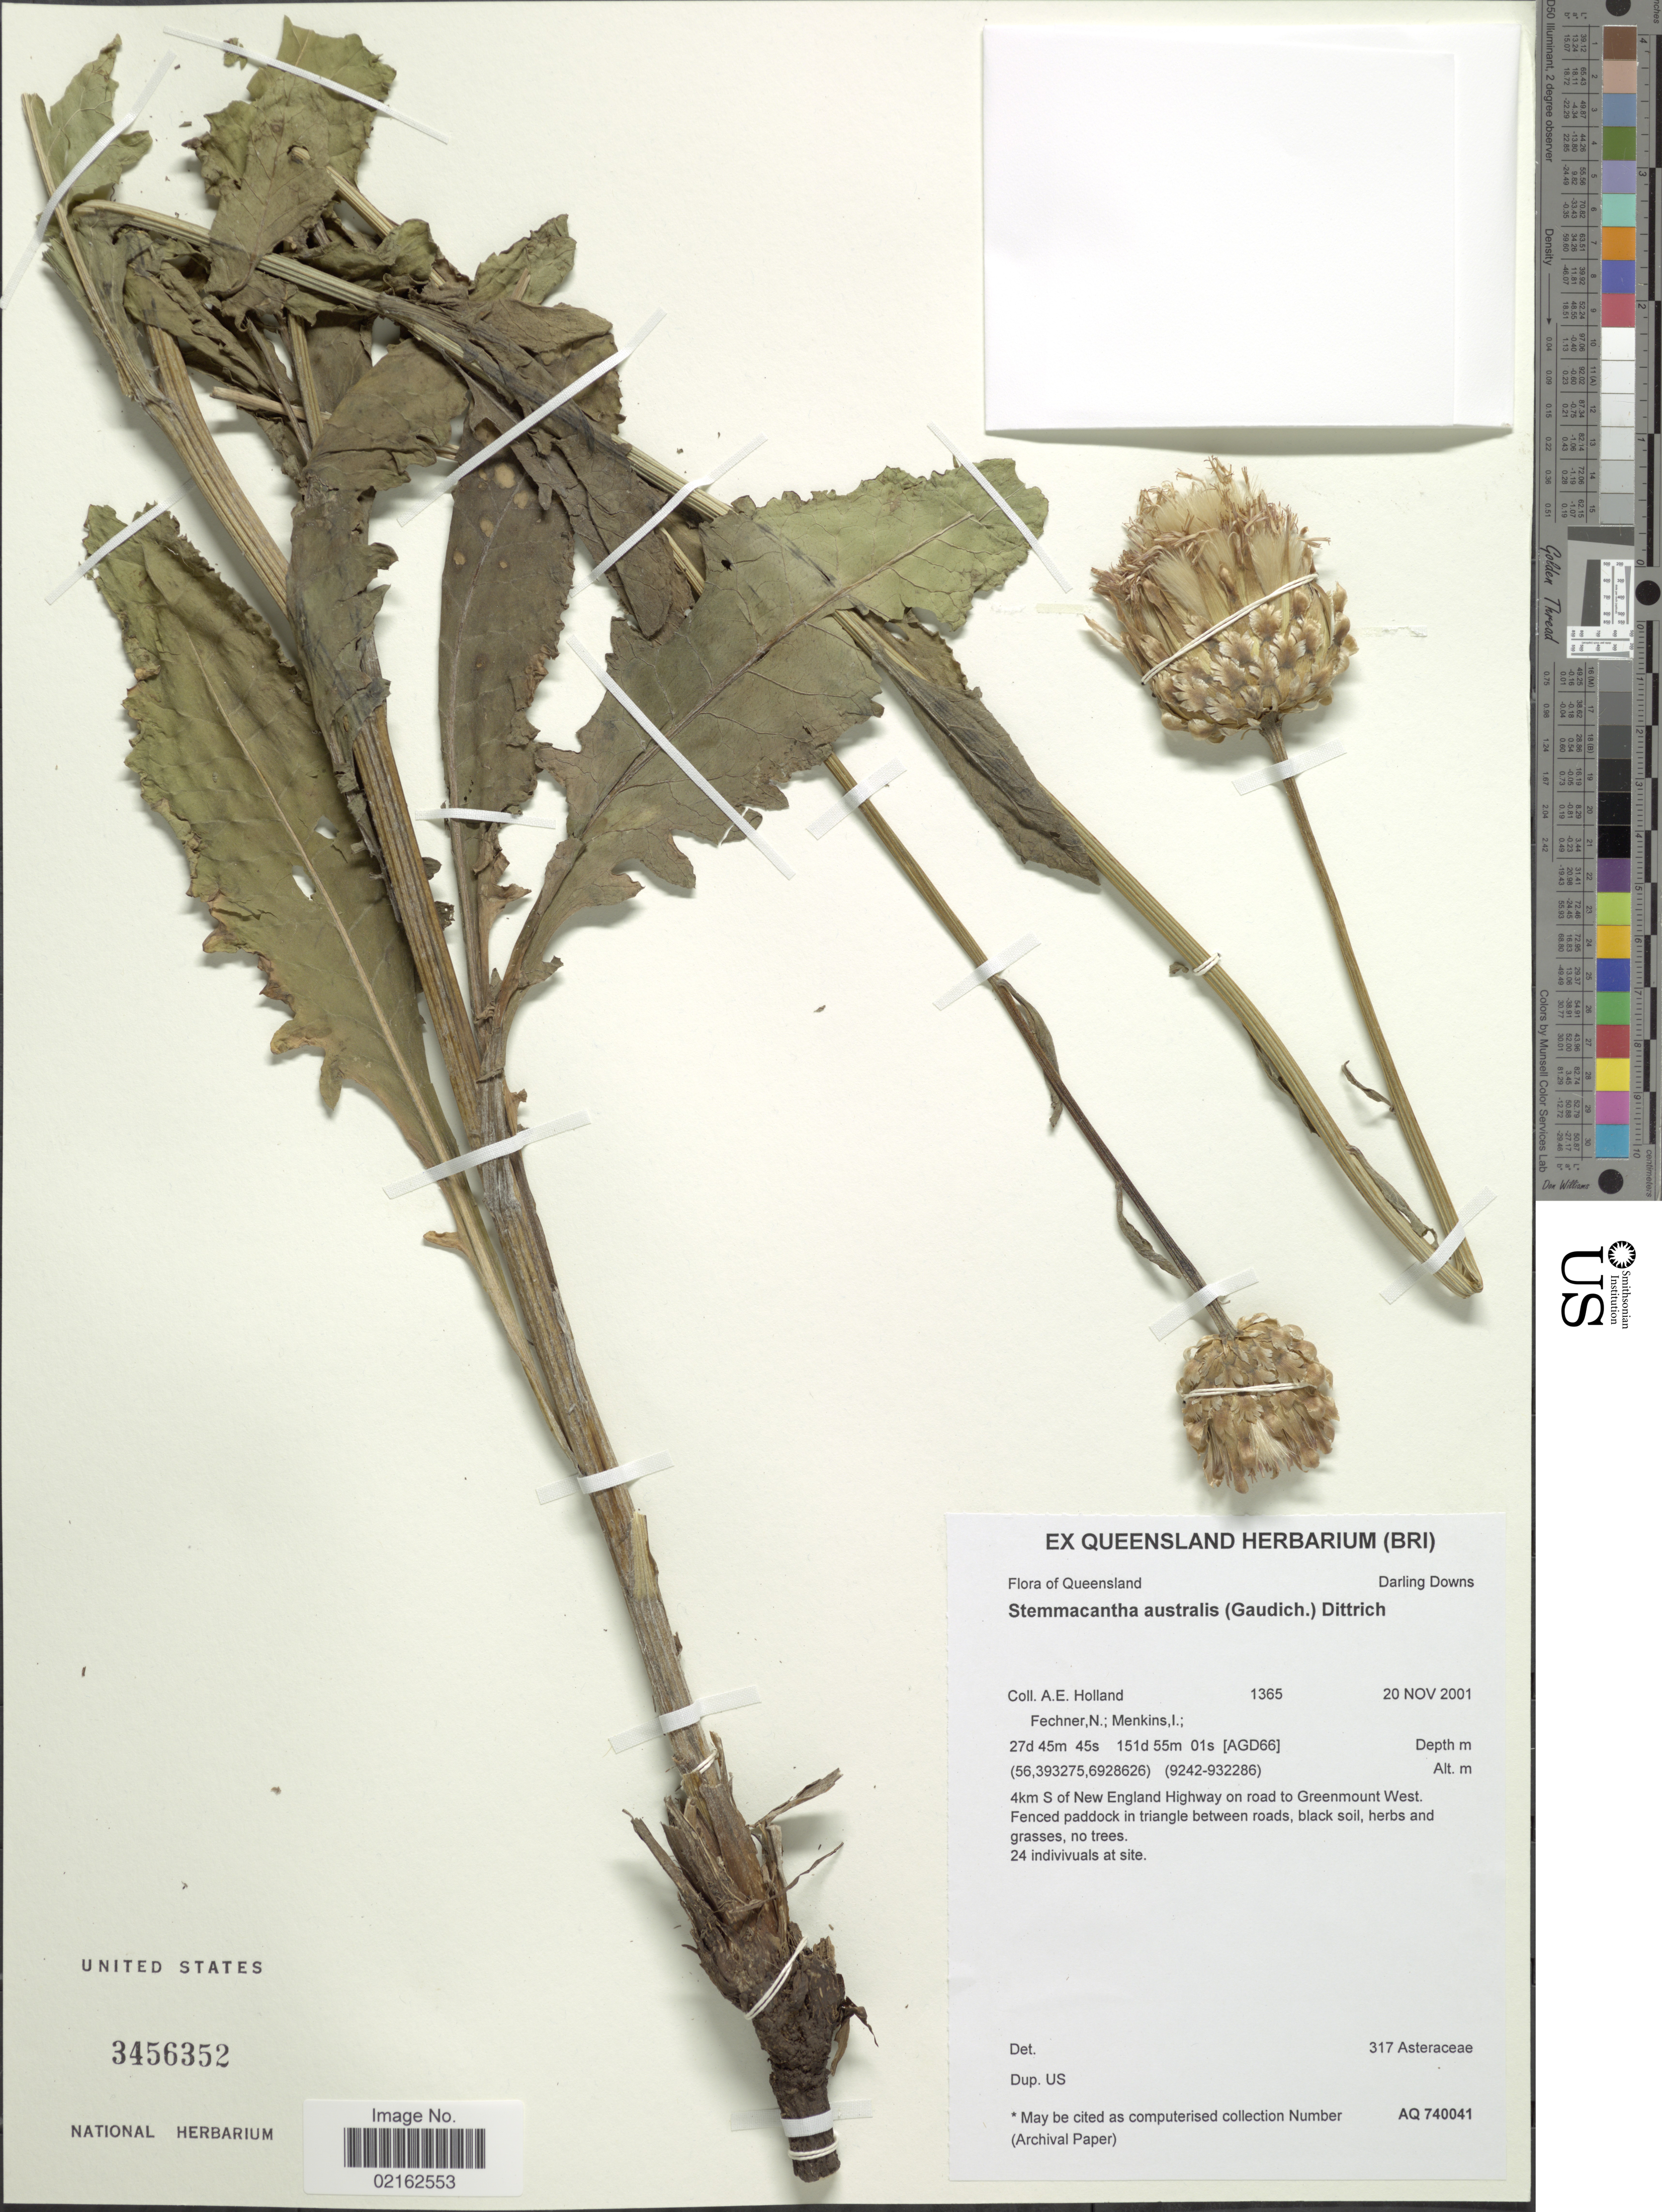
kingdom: Plantae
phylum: Tracheophyta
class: Magnoliopsida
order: Asterales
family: Asteraceae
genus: Leuzea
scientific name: Leuzea australis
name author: Gaudich.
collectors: A. Holland, N. Fechner & I. Menkins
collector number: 1365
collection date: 2001-11-20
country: Australia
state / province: Queensland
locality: Darling Downs, 4 km S of New England Highway on road to Greenmount West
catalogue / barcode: US 3456352